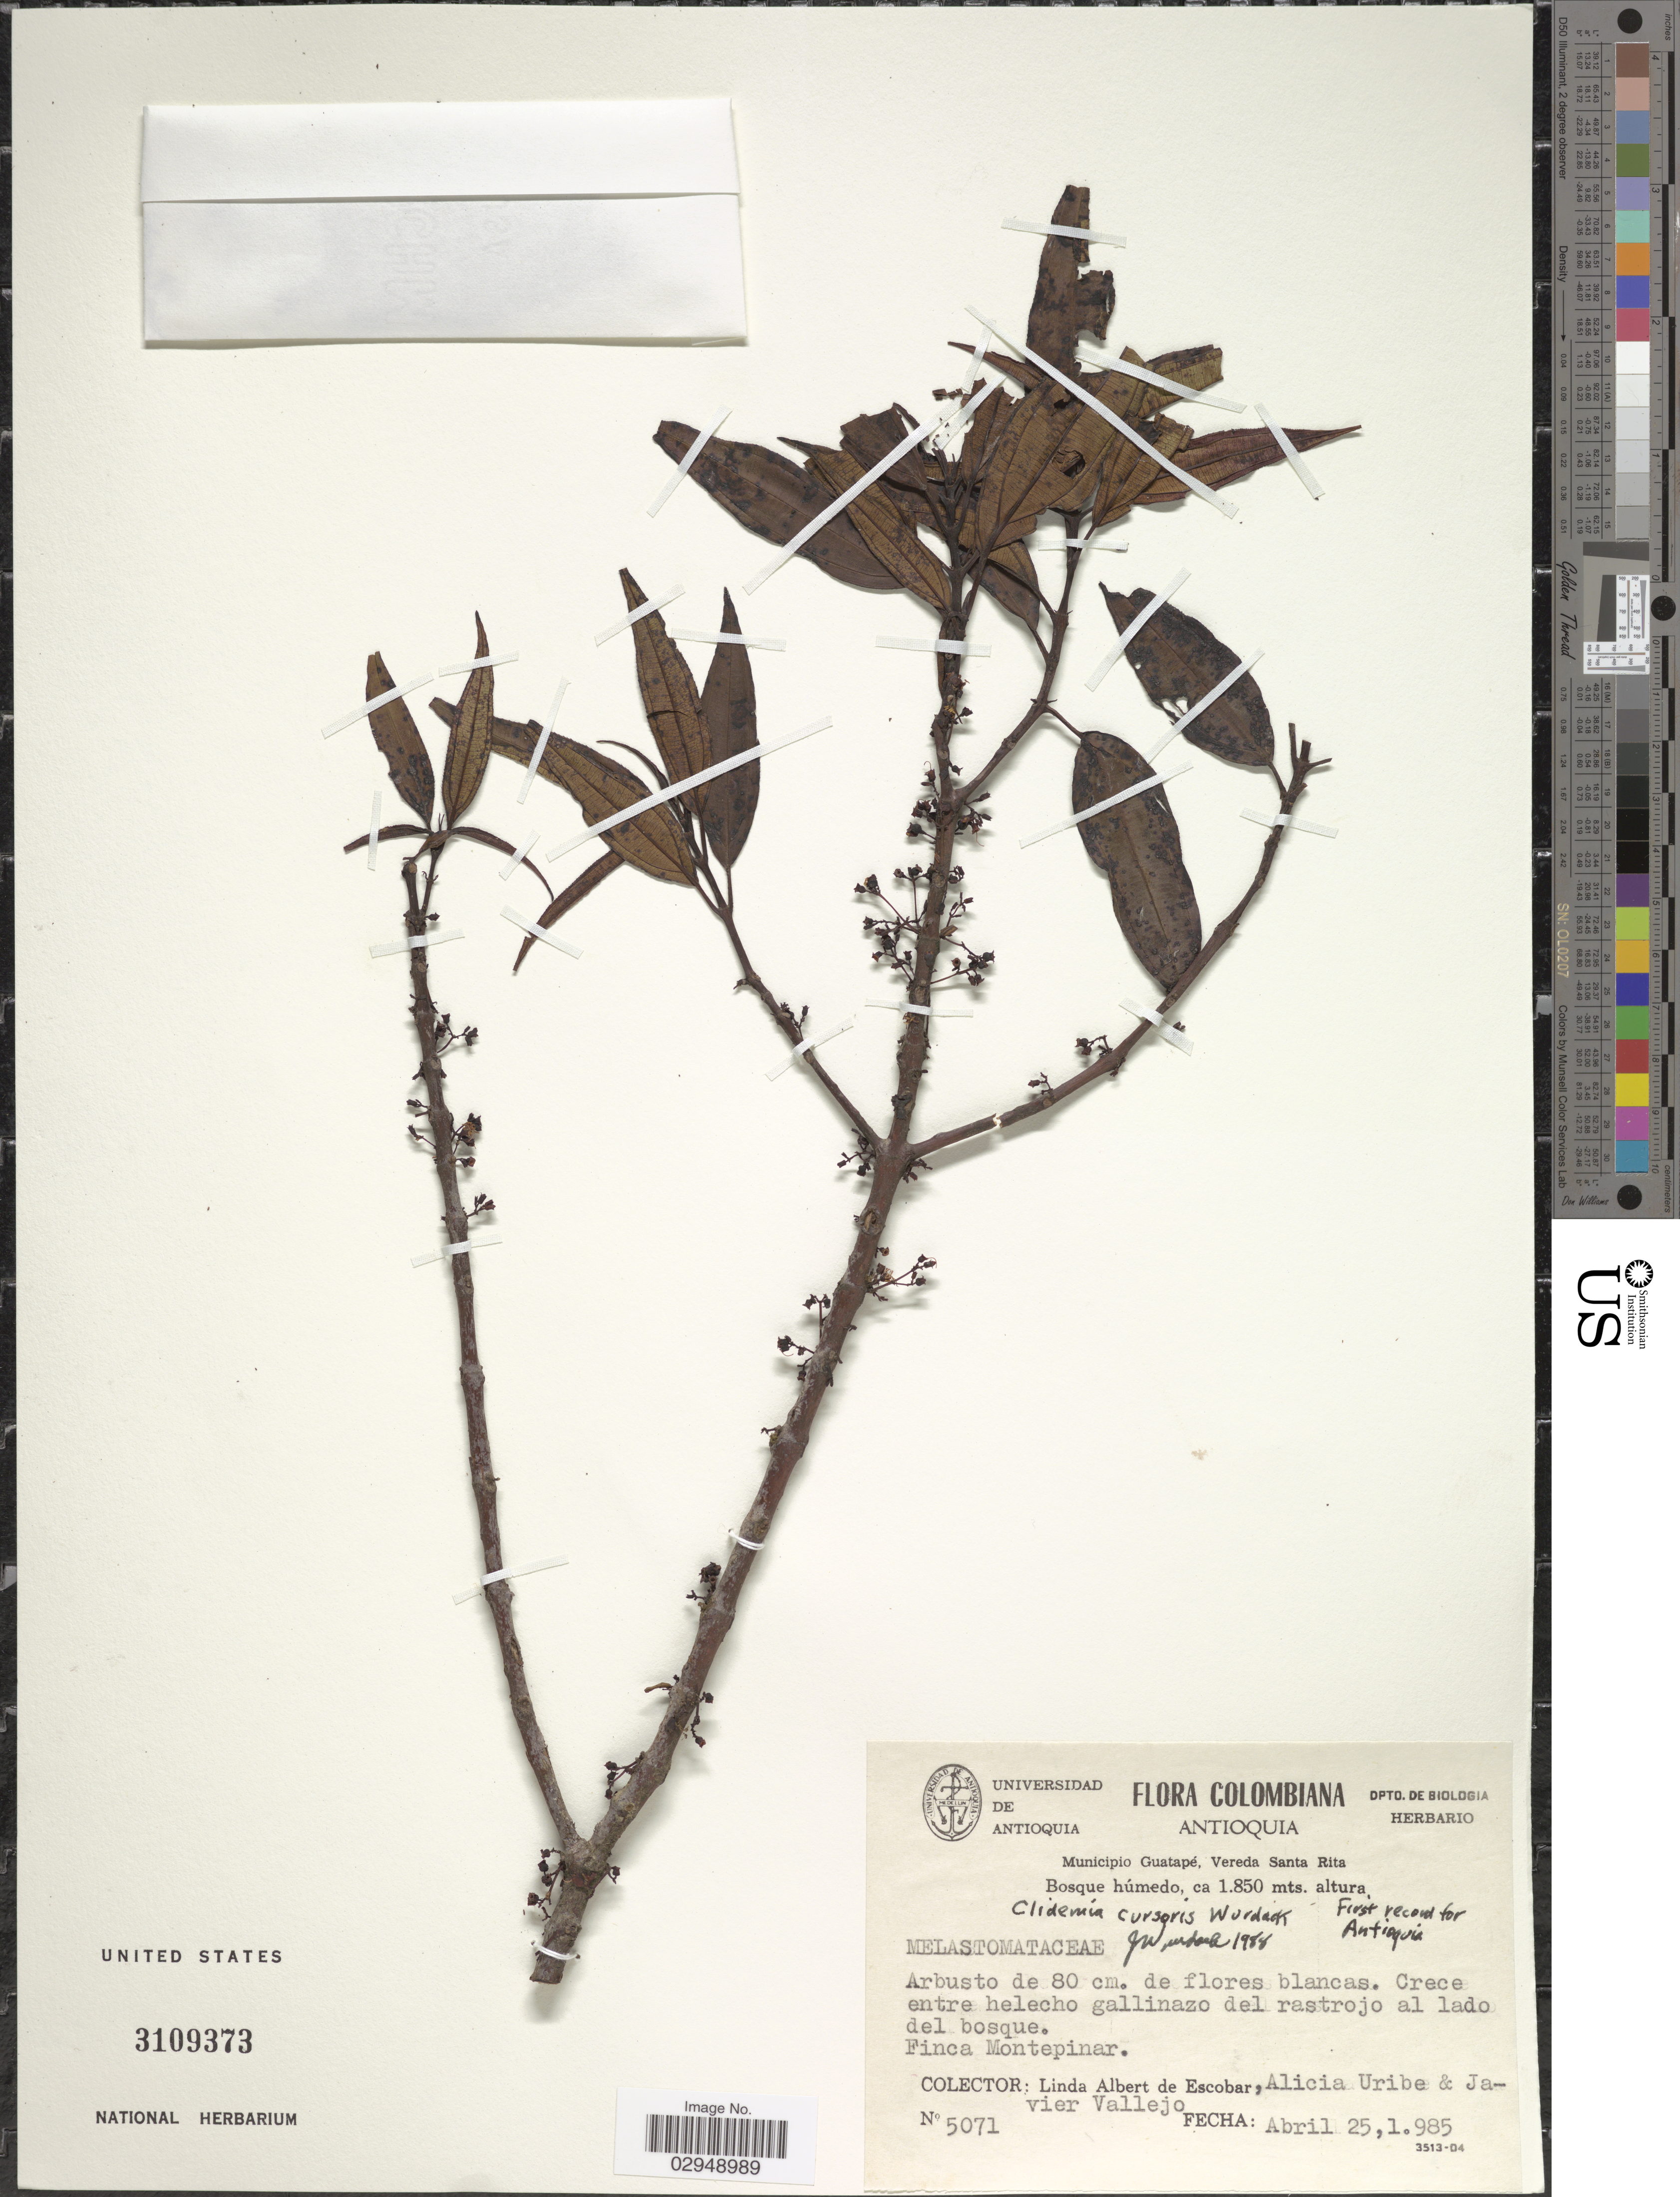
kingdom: Plantae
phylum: Tracheophyta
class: Magnoliopsida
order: Myrtales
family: Melastomataceae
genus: Clidemia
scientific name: Clidemia cursoris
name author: Wurdack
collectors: L. K. de Escobar, A. Uribe & J. Vallejo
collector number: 5071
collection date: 1985-04-25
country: Colombia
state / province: Antioquia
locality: Municipio Guatapé, Vereda Santa Rita. Finca Montepinar.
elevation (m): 1850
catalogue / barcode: US 3109373